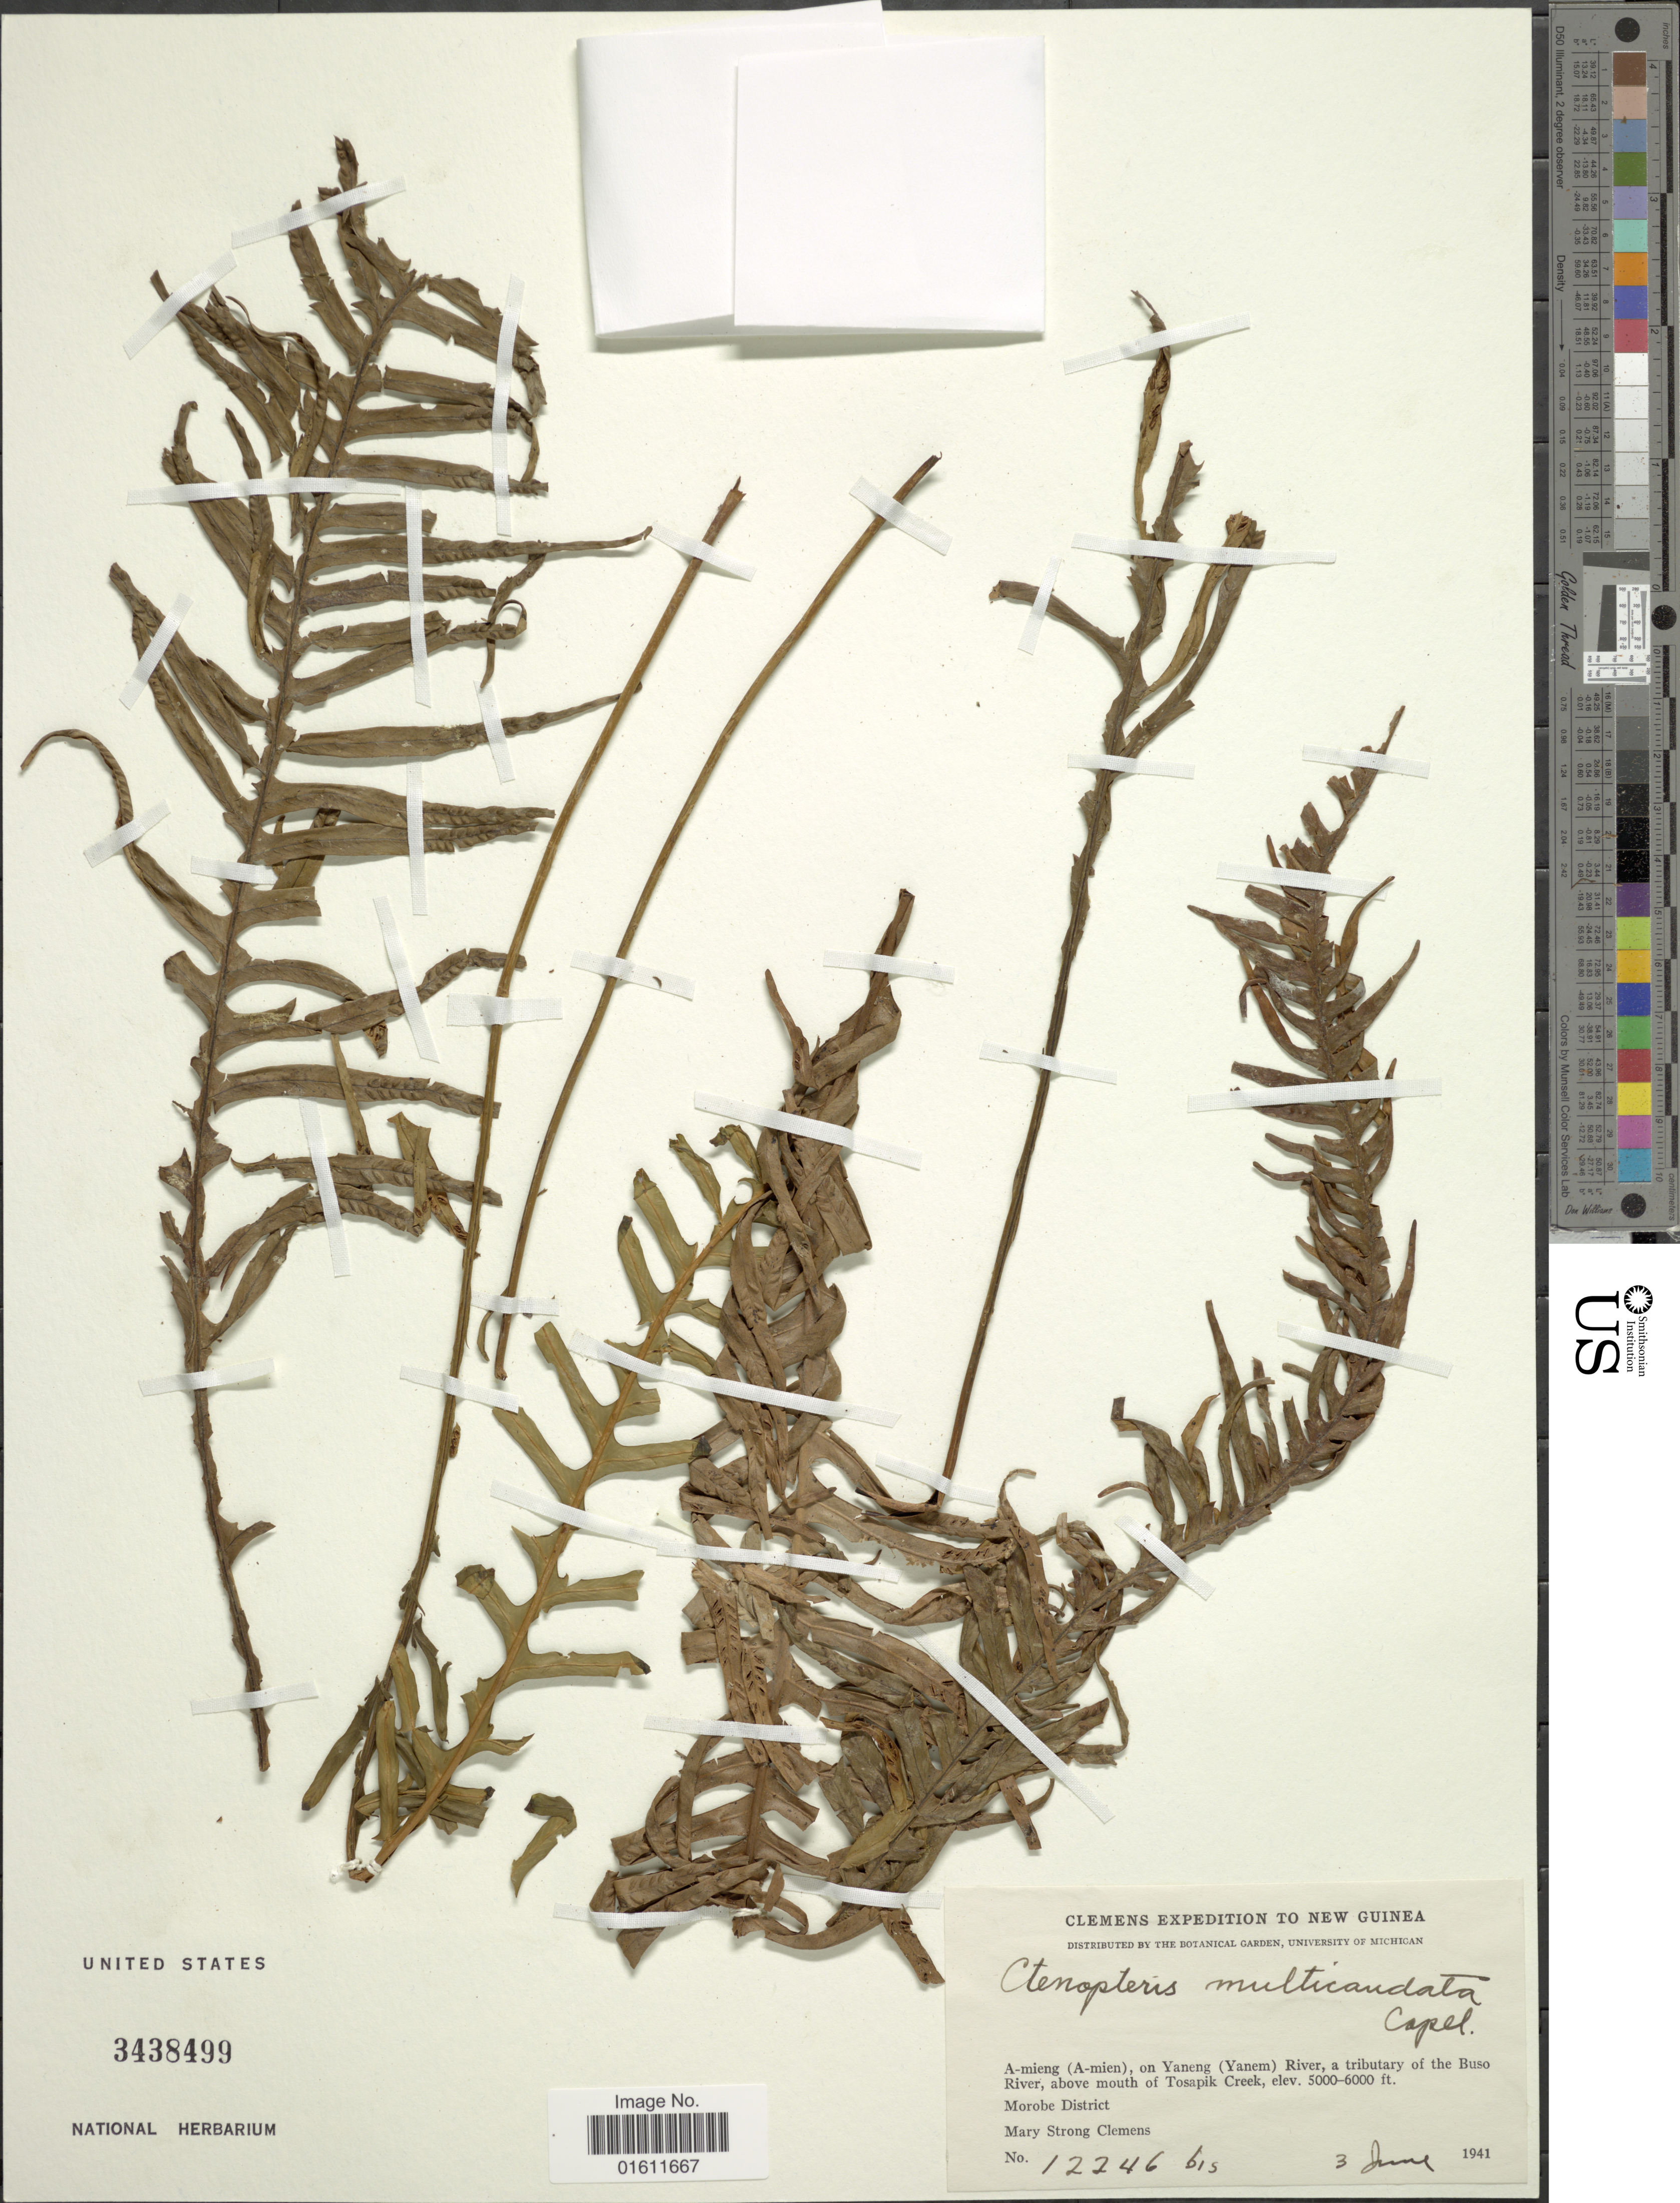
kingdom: Plantae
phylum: Tracheophyta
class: Polypodiopsida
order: Polypodiales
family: Polypodiaceae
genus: Prosaptia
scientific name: Prosaptia multicaudata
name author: (Copel.) Parris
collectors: M. S. Clemens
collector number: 12246bis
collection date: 1941-06-03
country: Papua New Guinea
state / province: Morobe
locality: A-mieng (A-mien), on Yaneng (Yanem) River, a tributary of the Buso River, above mouth of Tosapik Creek.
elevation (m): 1524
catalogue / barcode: US 3438499